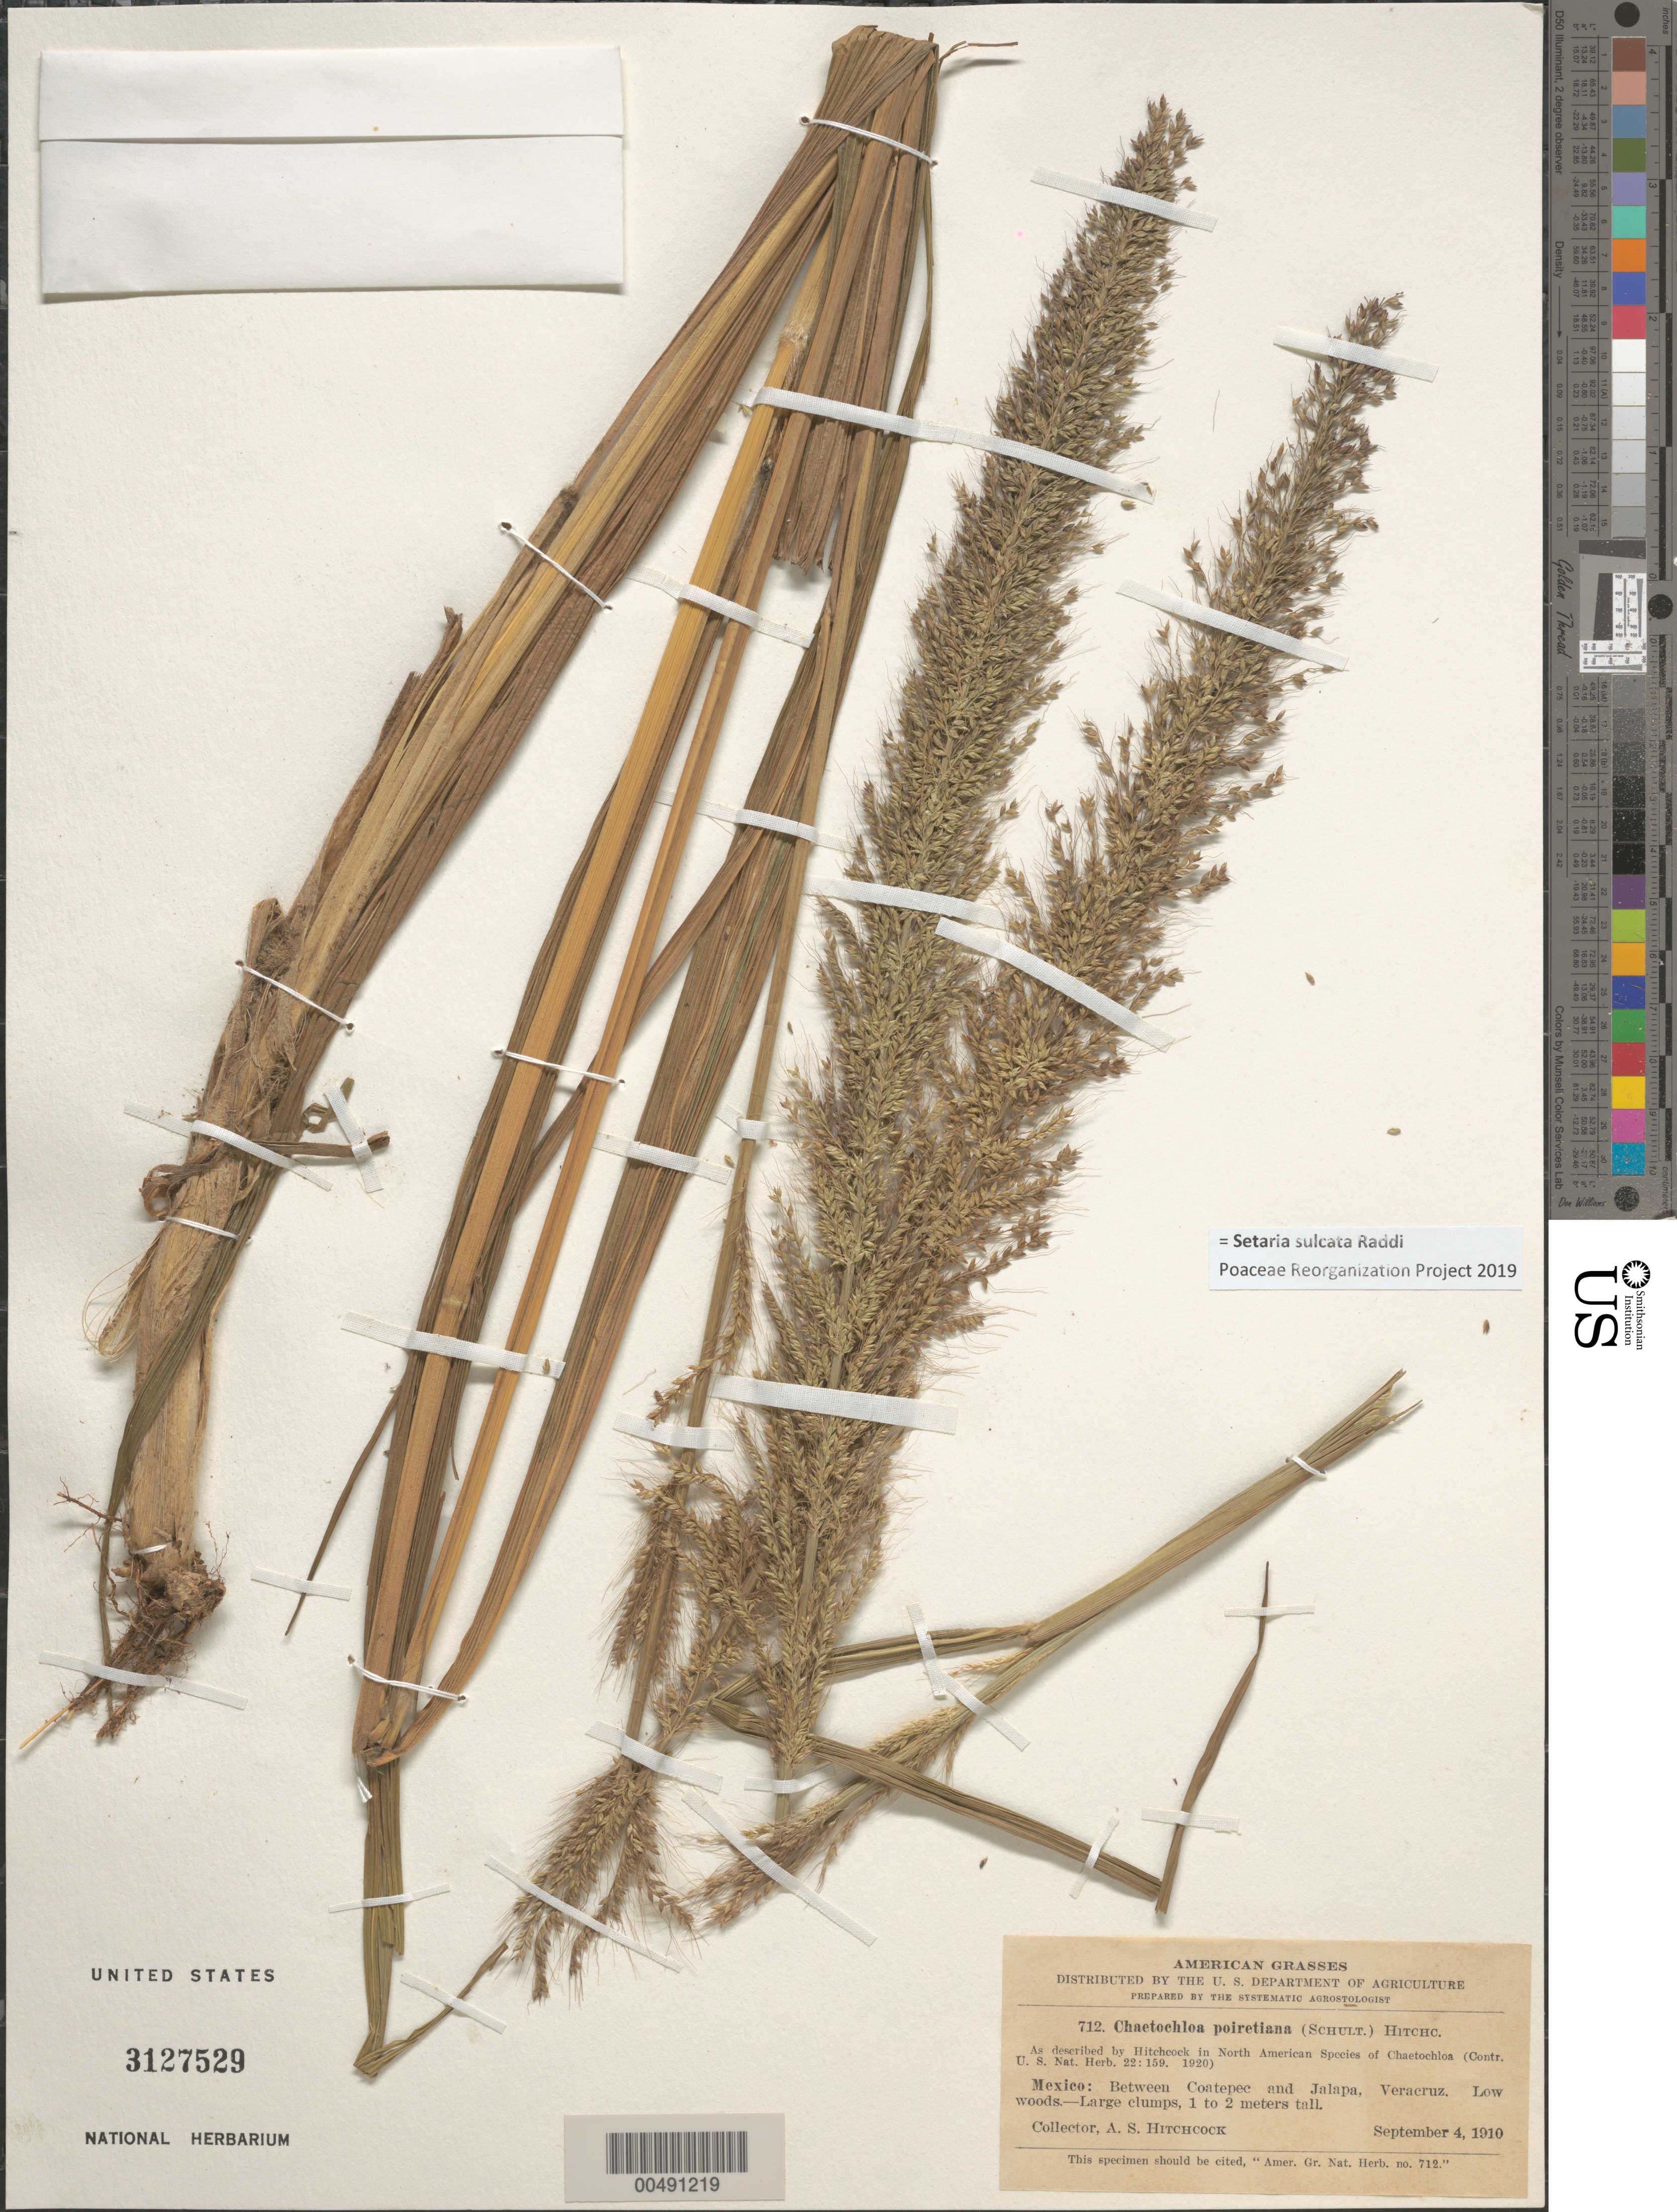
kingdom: Plantae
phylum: Tracheophyta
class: Liliopsida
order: Poales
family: Poaceae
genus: Setaria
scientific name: Setaria poiretiana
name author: (Schult.) Kunth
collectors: A. S. Hitchcock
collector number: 712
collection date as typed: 4 Sep 1910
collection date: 1910-09-04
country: Mexico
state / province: Veracruz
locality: Between Coatepec and Jalapa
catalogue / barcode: US 3127529